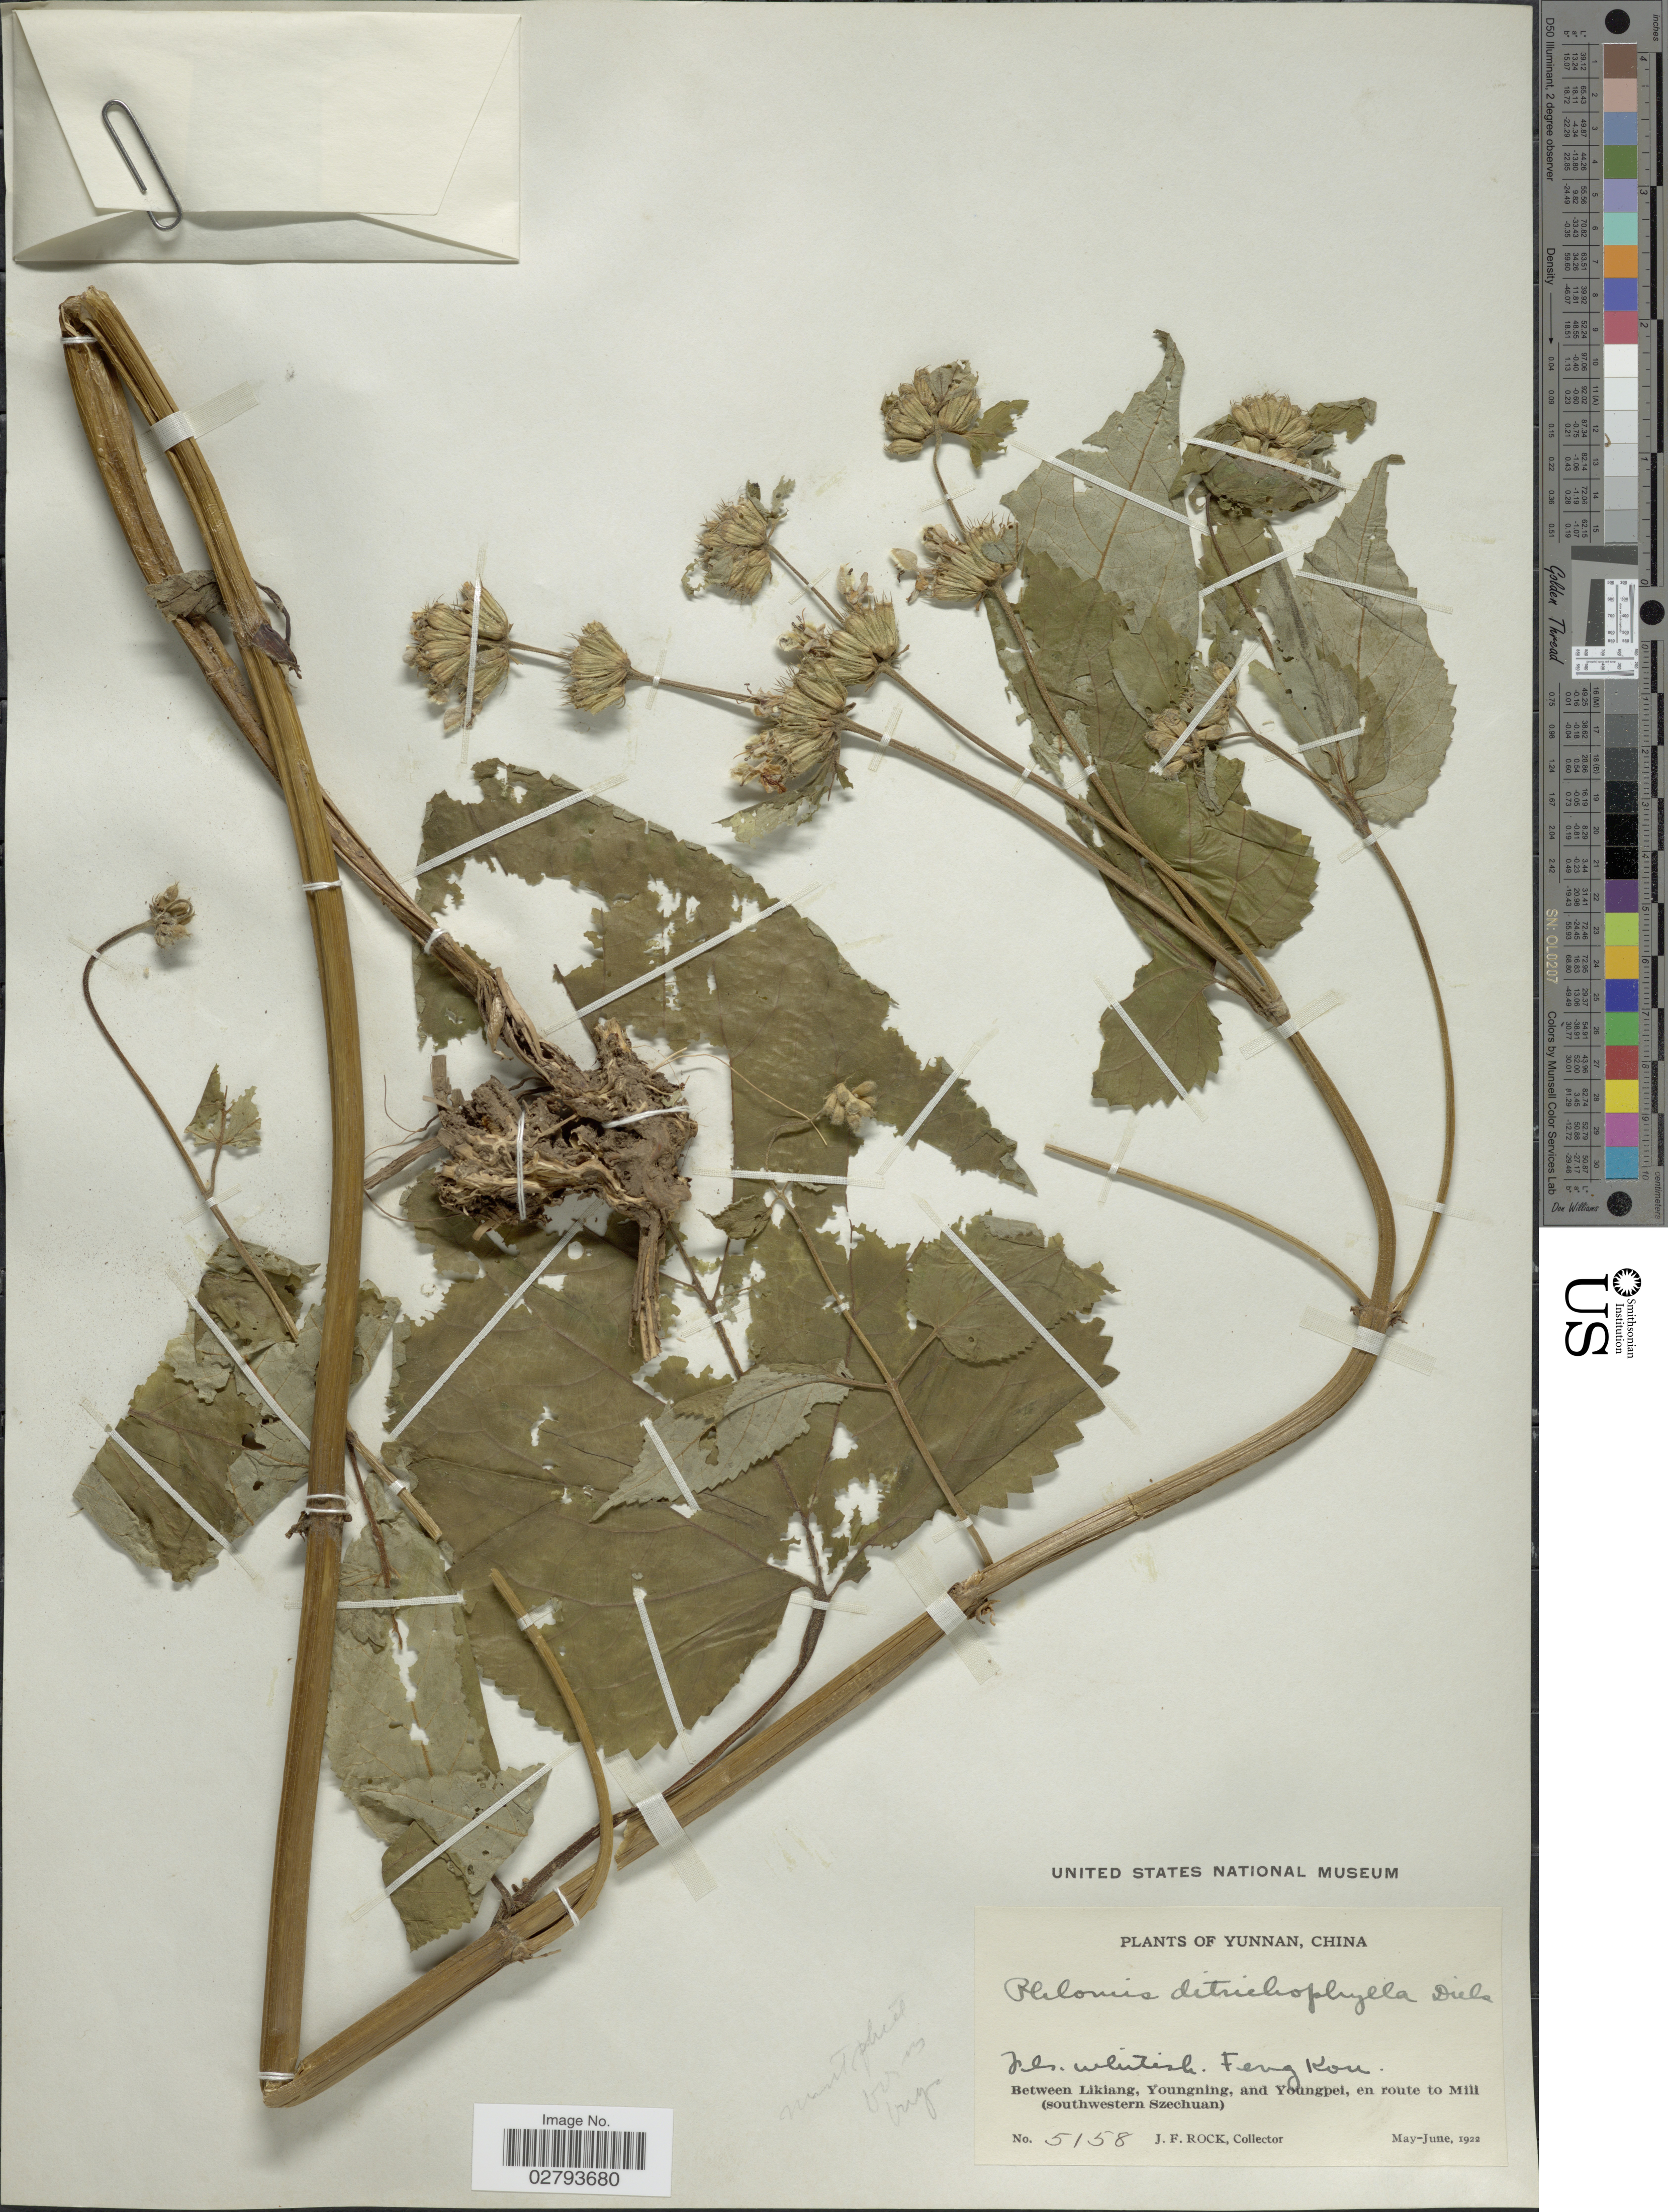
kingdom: Plantae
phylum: Tracheophyta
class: Magnoliopsida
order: Lamiales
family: Lamiaceae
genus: Phlomis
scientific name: Phlomis ditrichophylla Diels, ined.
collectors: J. Rock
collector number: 5158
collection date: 1922-05/1922-06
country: China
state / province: Yunnan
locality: Feng Kou. Between Likiang, Youngning, and Youngpei, en route to Mill (southwestern Szechuan).